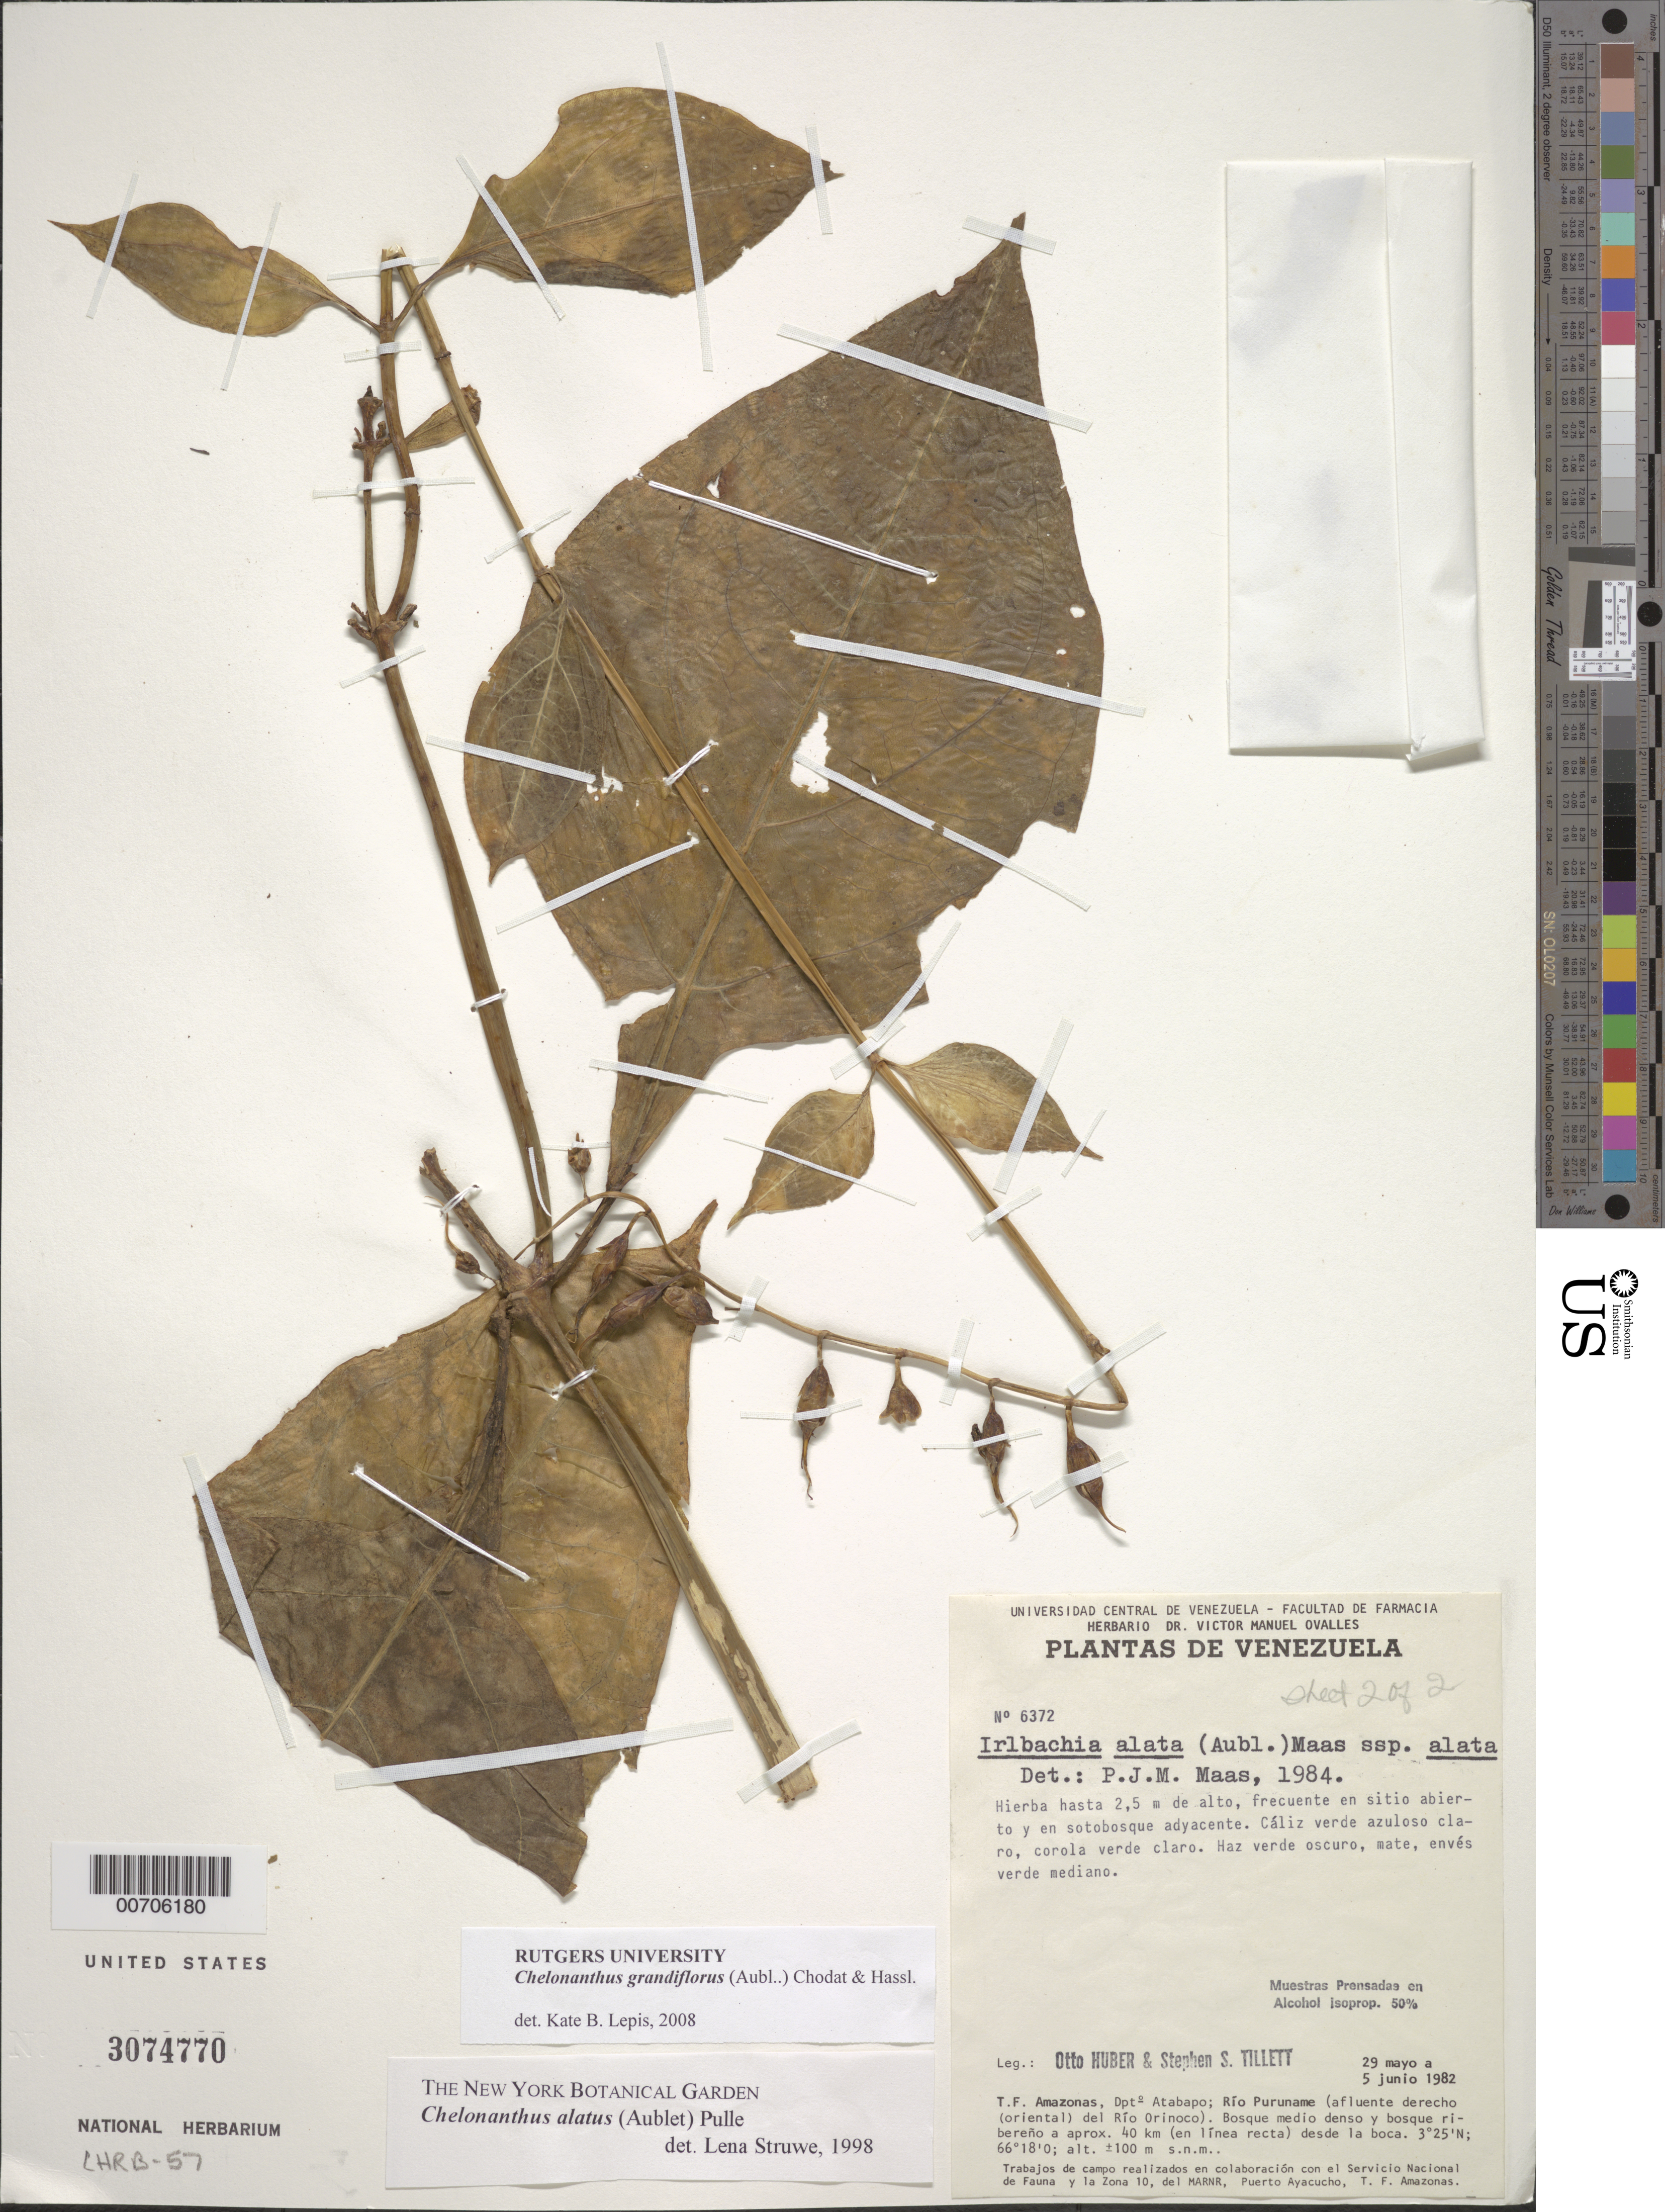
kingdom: Plantae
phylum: Tracheophyta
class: Magnoliopsida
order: Gentianales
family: Gentianaceae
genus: Chelonanthus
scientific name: Chelonanthus grandiflorus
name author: (Aubl.) Chodat & Hassl.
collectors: O. Huber & S. S. Tillett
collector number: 6372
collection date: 1982-05-29/1982-06-05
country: Venezuela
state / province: Amazonas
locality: T.F. Amazonas, dpto Atabapo; Río Puruname (afluente derecho (oriental) del Río Orinoco).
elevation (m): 100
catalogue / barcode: US 3074770